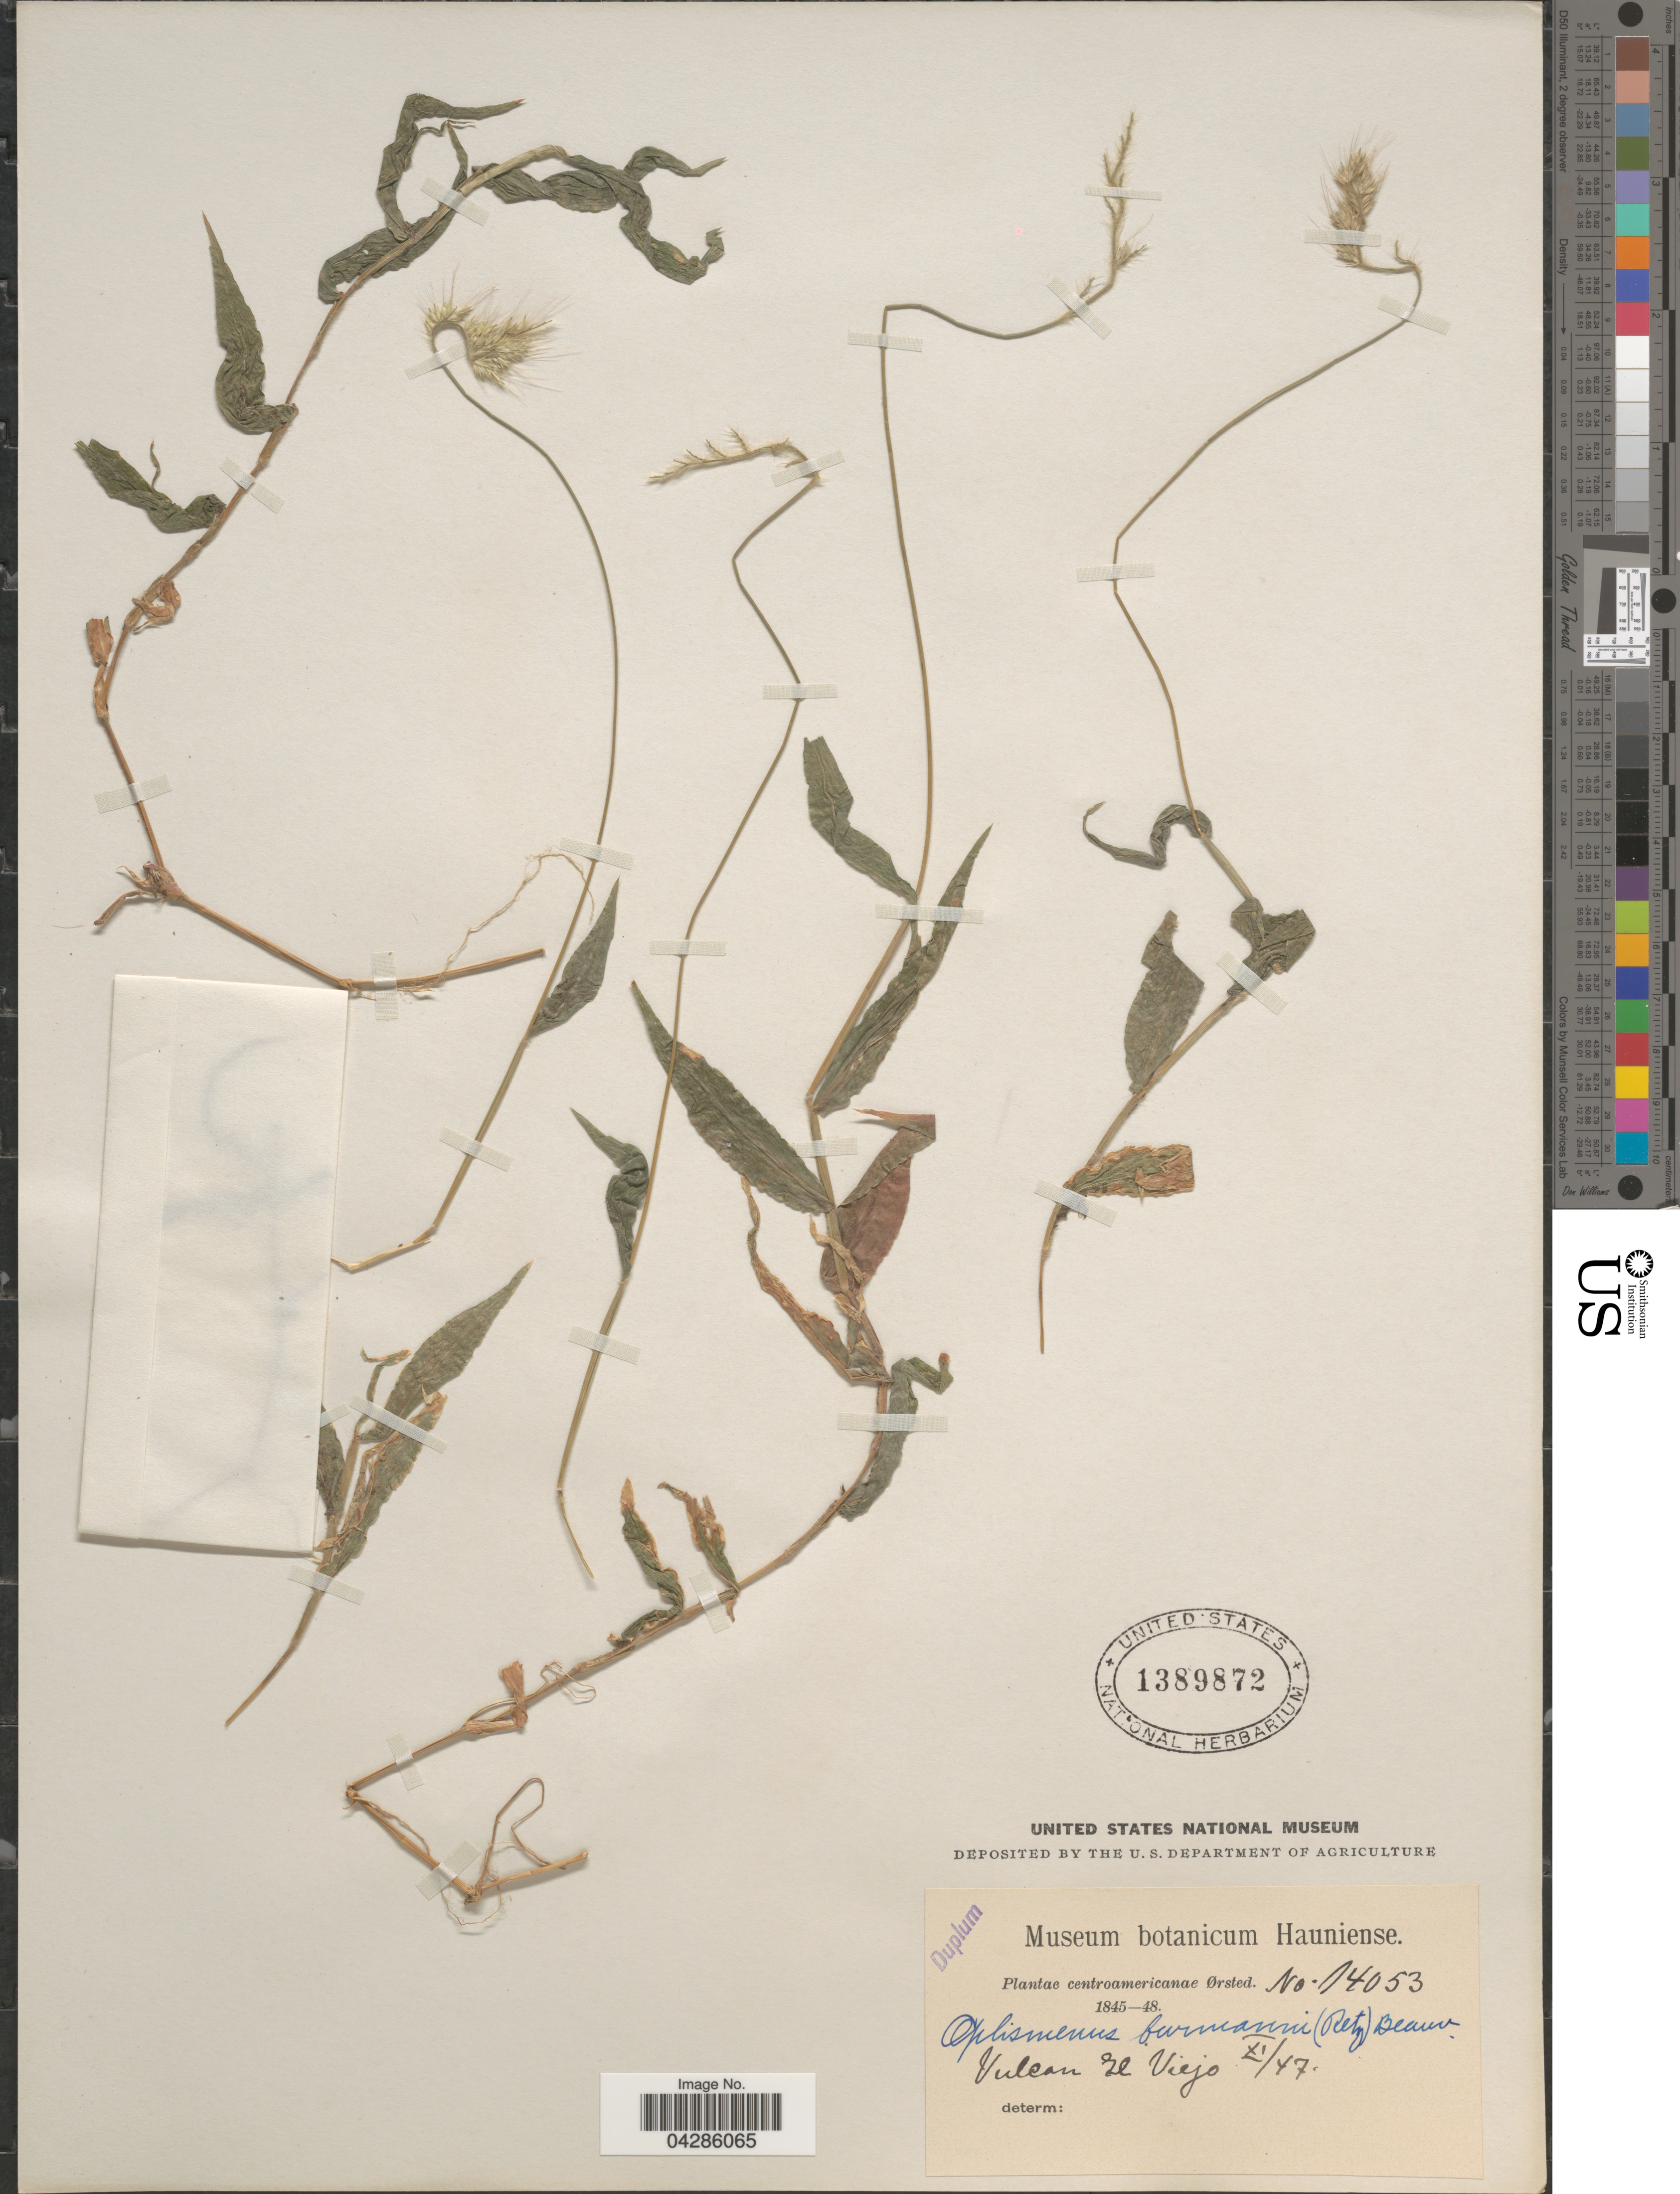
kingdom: Plantae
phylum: Tracheophyta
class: Liliopsida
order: Poales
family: Poaceae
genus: Oplismenus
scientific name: Oplismenus burmannii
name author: (Retz.) P. Beauv.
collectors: Ørsted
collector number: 14053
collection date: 1847-11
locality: Centroamericanae. Vulcan El Viejo.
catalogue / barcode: US 1389872